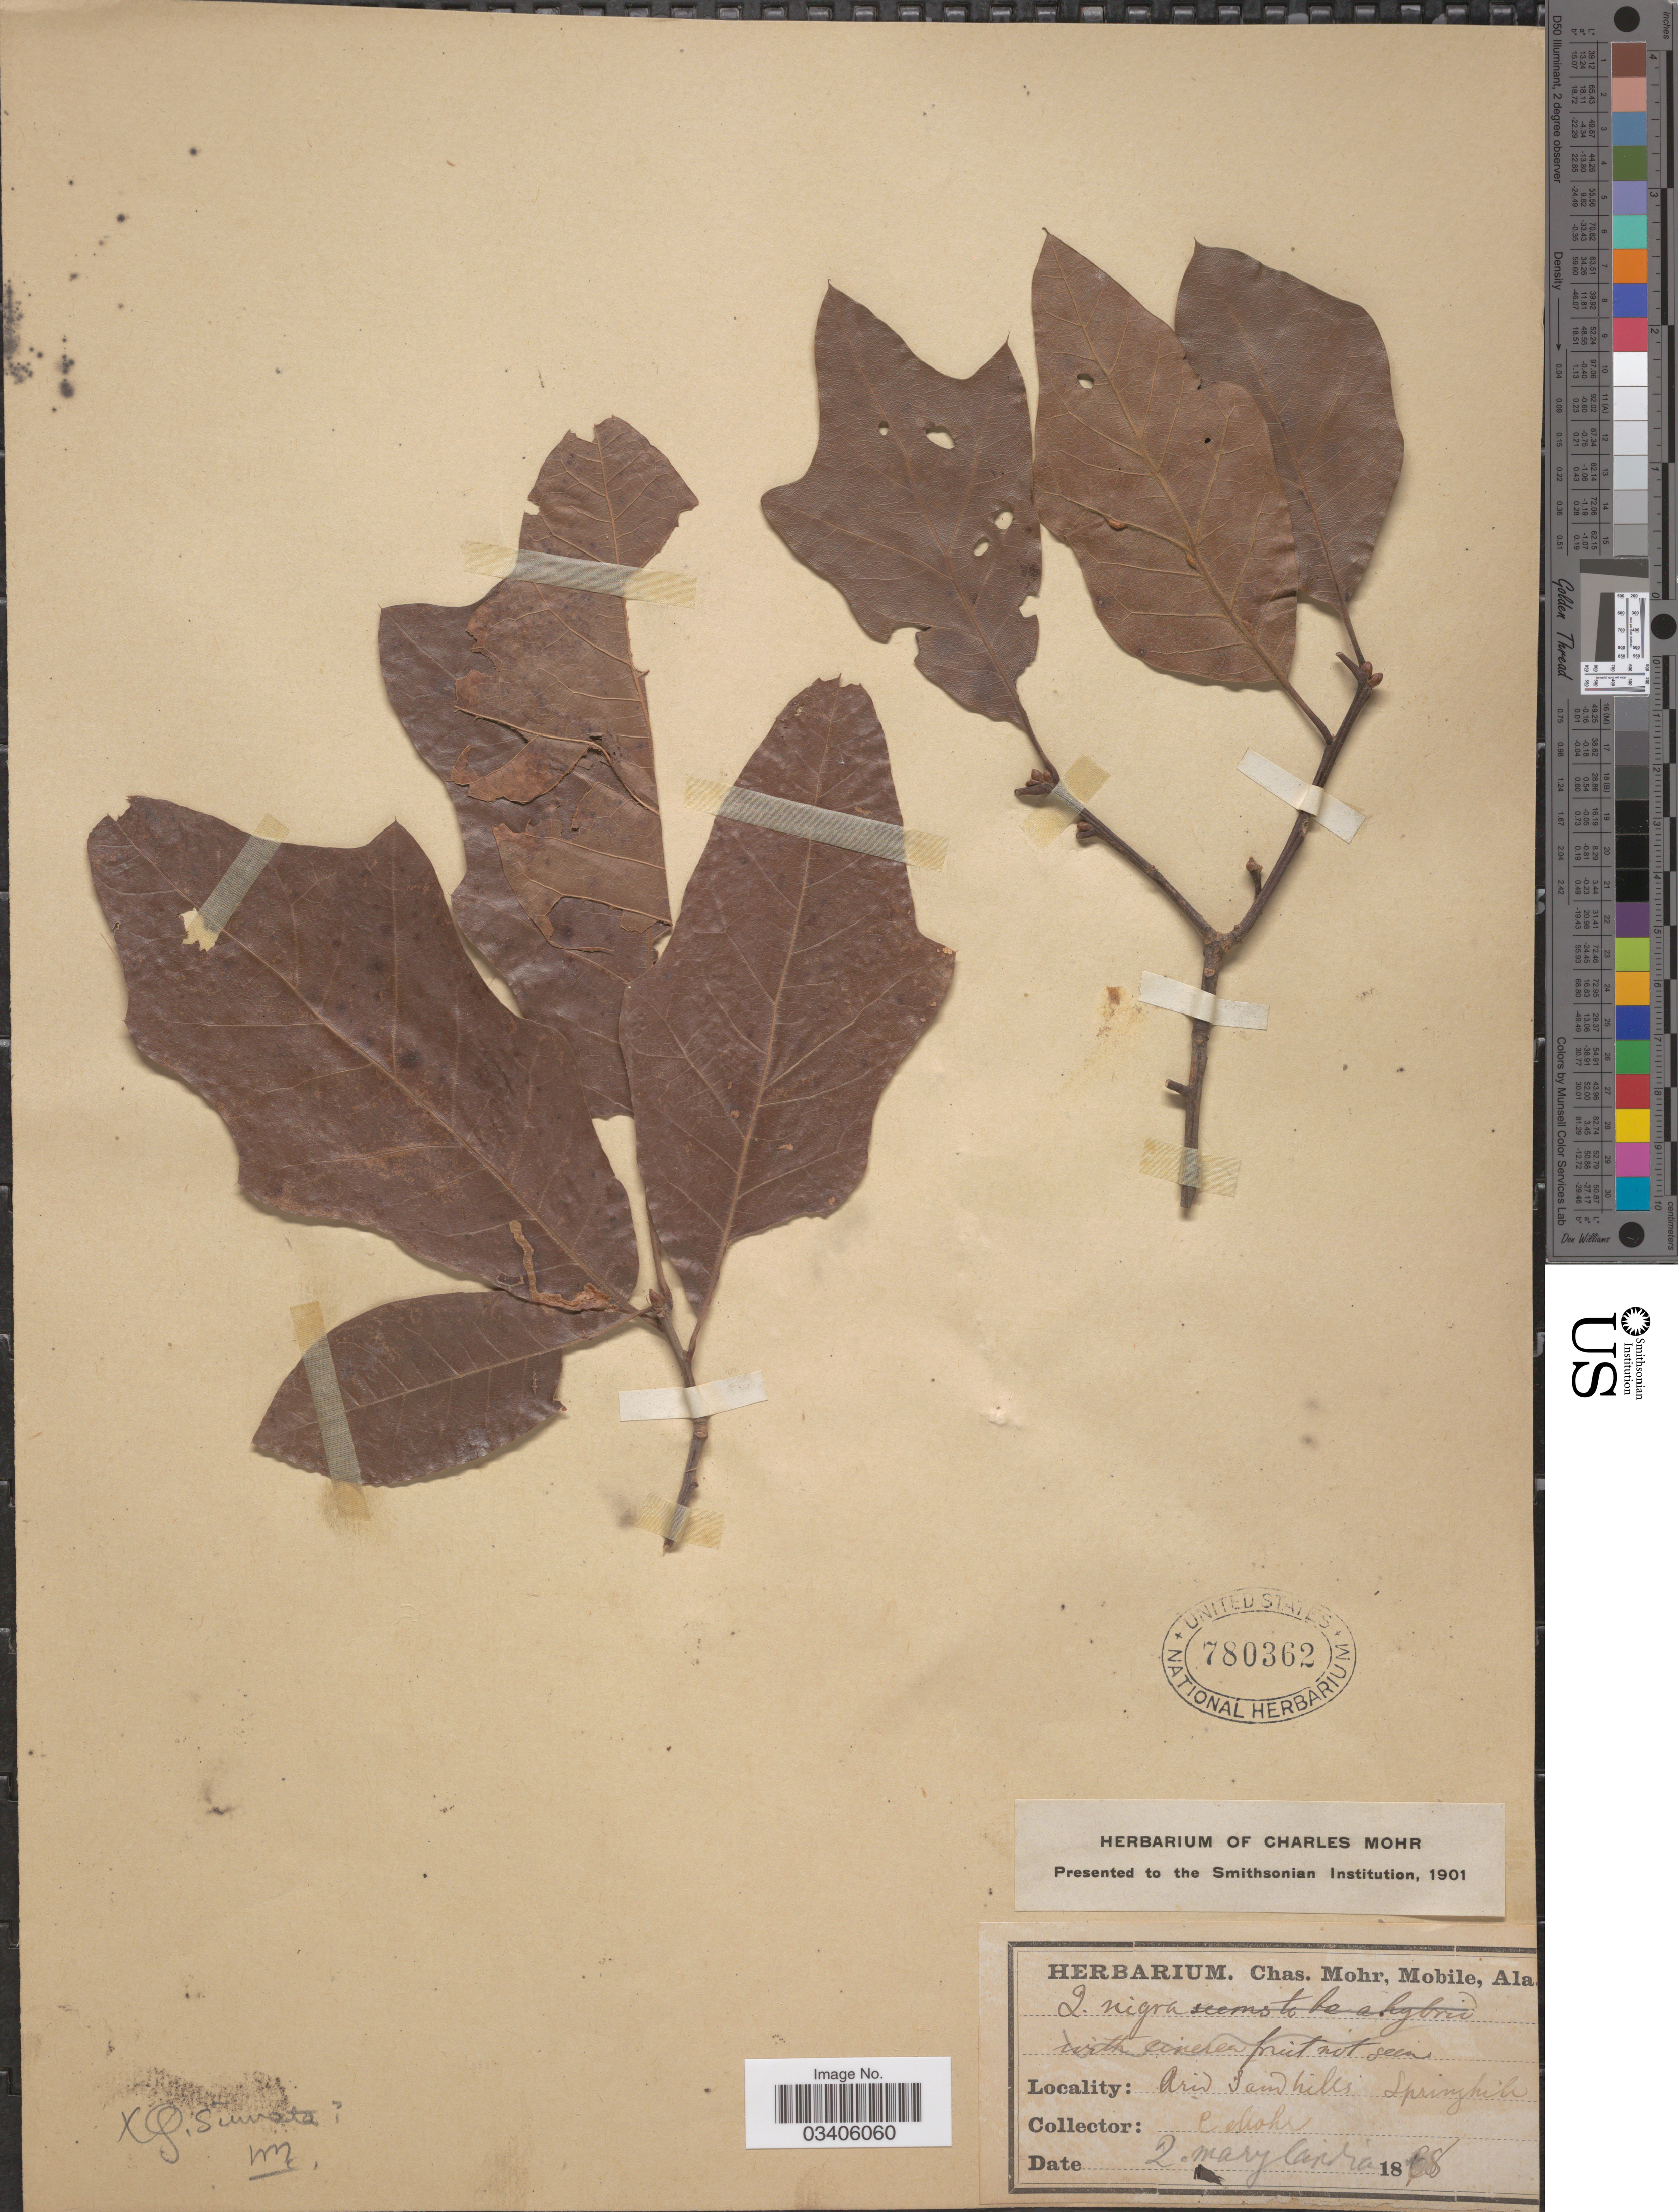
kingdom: Plantae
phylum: Tracheophyta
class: Magnoliopsida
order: Fagales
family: Fagaceae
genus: Quercus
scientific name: Quercus laevis x Q. sinuata Walter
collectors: Mohr, C. T. (herbarium)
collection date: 1868-05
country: United States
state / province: Alabama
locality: Springhill.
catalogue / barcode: US 780362